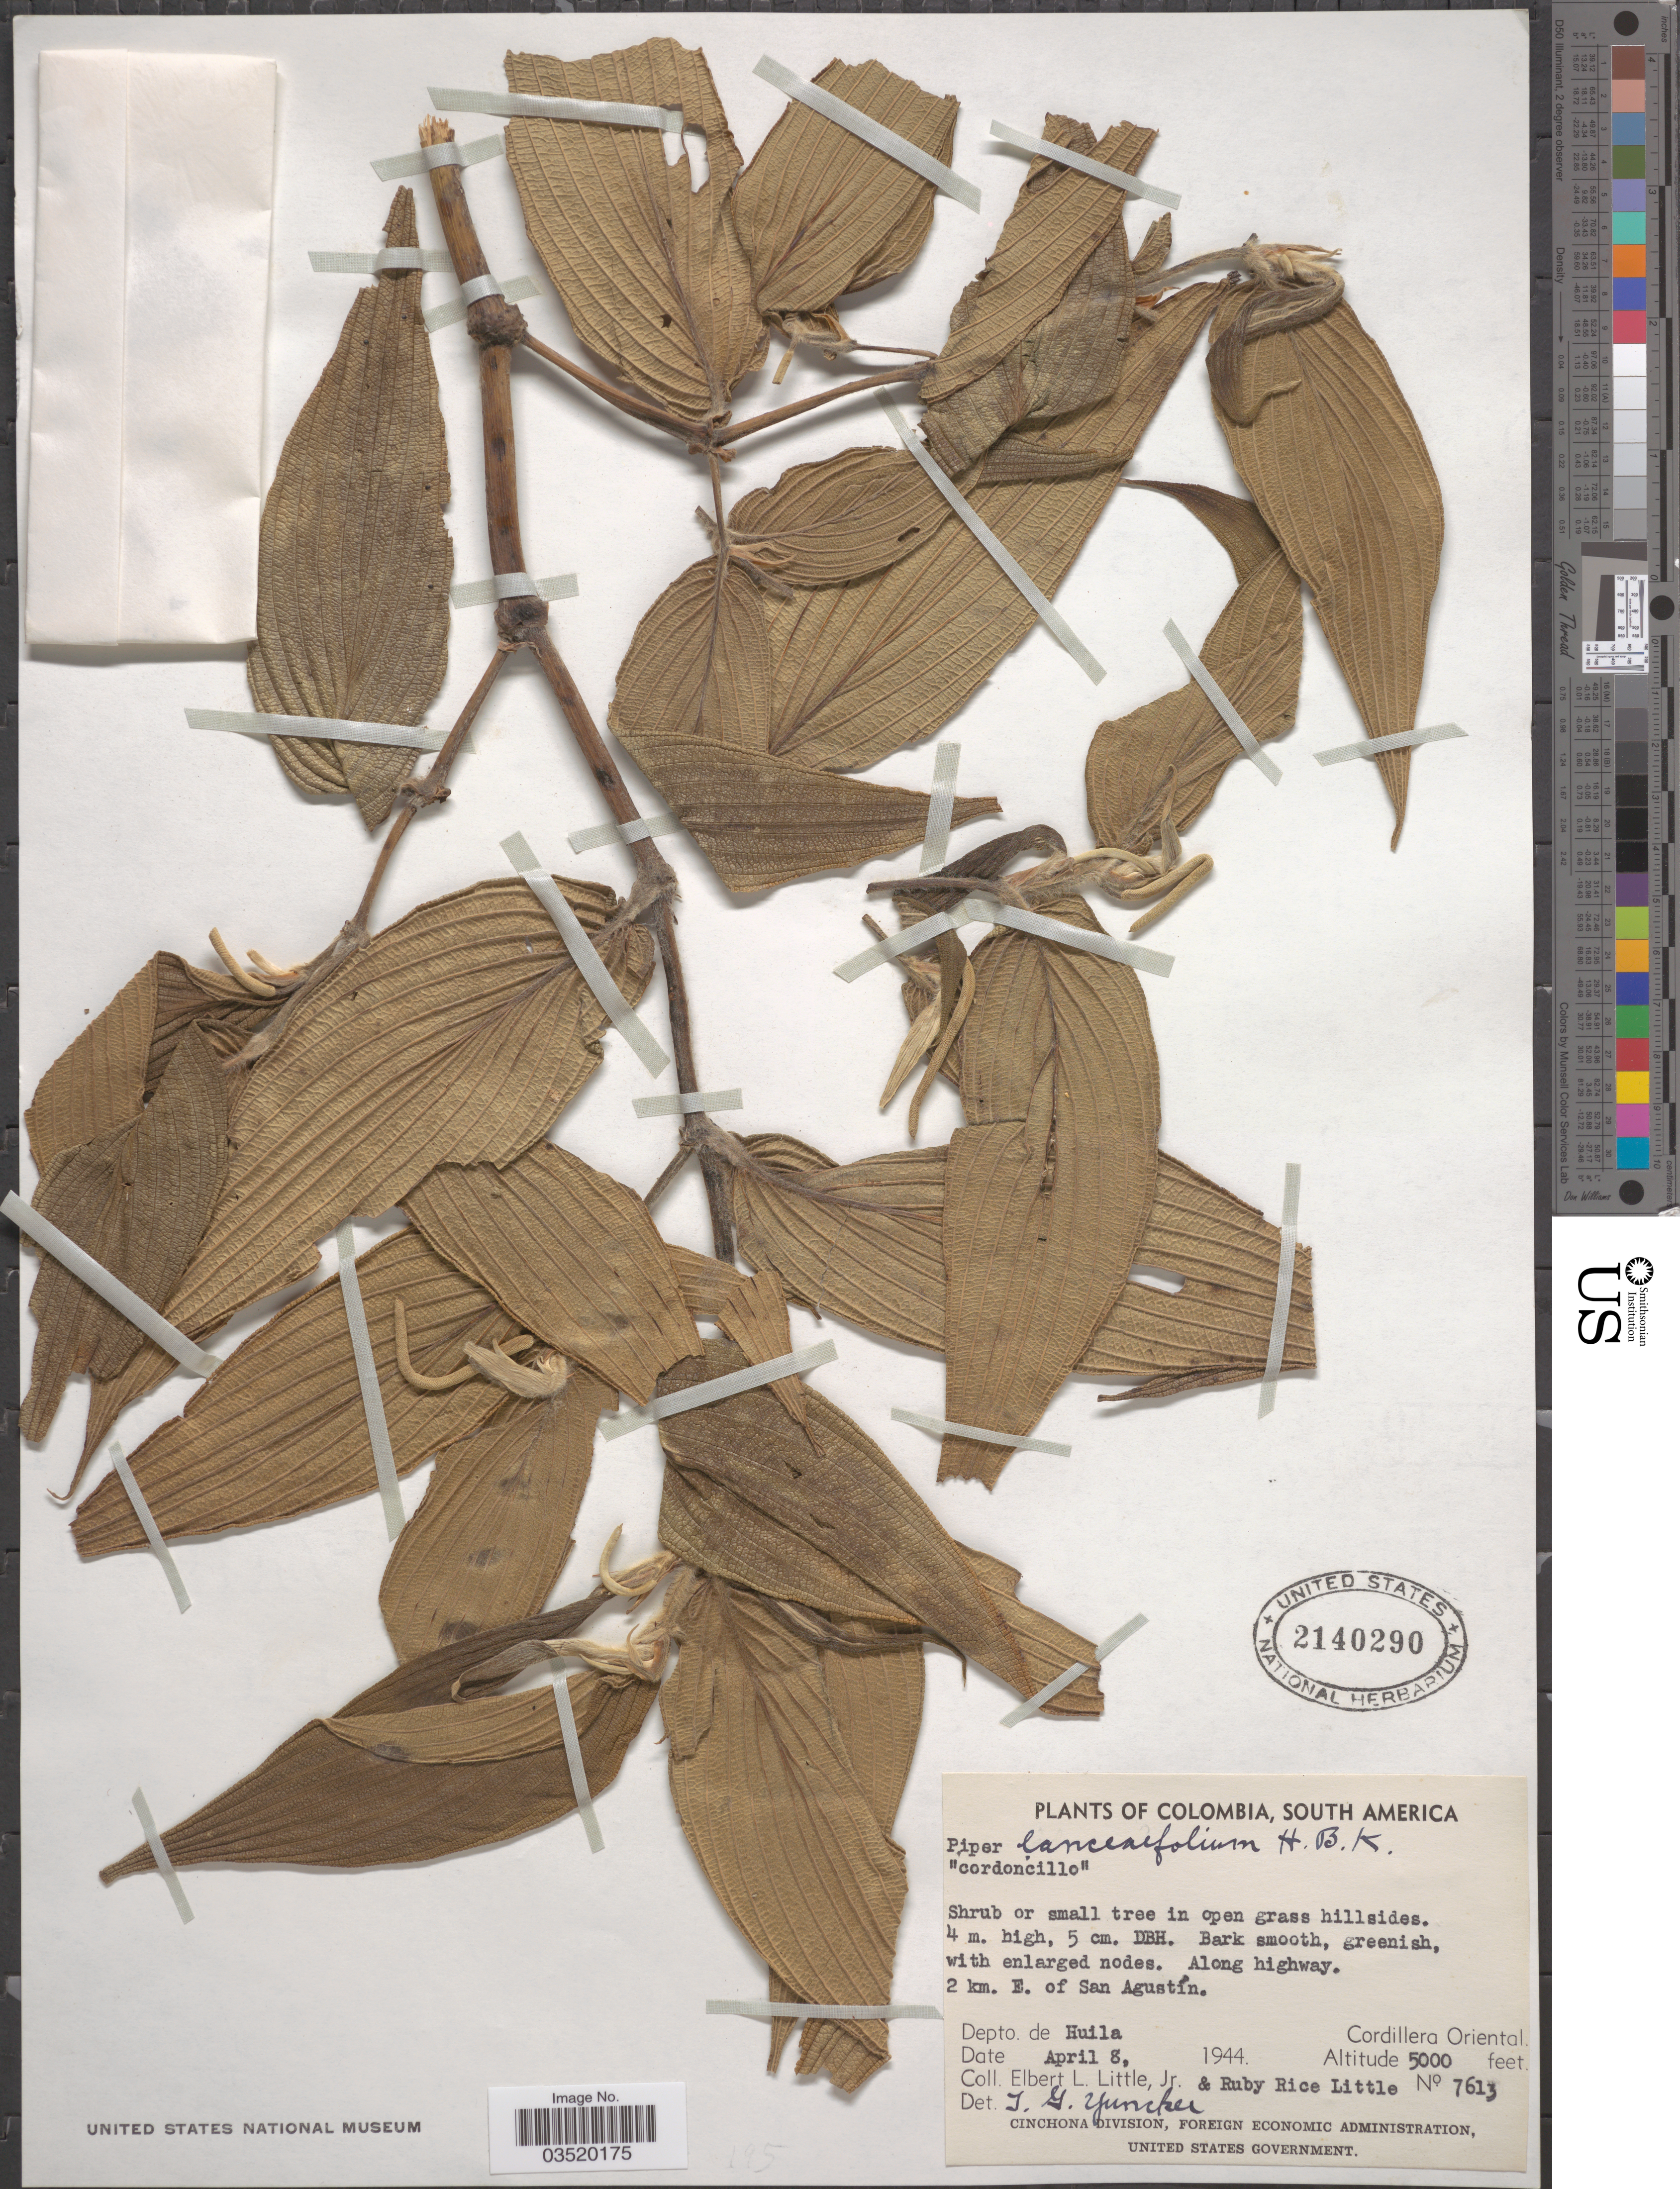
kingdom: Plantae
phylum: Tracheophyta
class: Magnoliopsida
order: Piperales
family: Piperaceae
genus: Piper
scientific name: Piper lanceifolium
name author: Kunth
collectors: E. L. Little & R. R. Little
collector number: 7613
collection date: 1944-04-08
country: Colombia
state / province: Huila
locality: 2 km. E. of San Agustín. Depto. de Huila. Cordillera Oriental.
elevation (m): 1524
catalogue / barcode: US 2140290